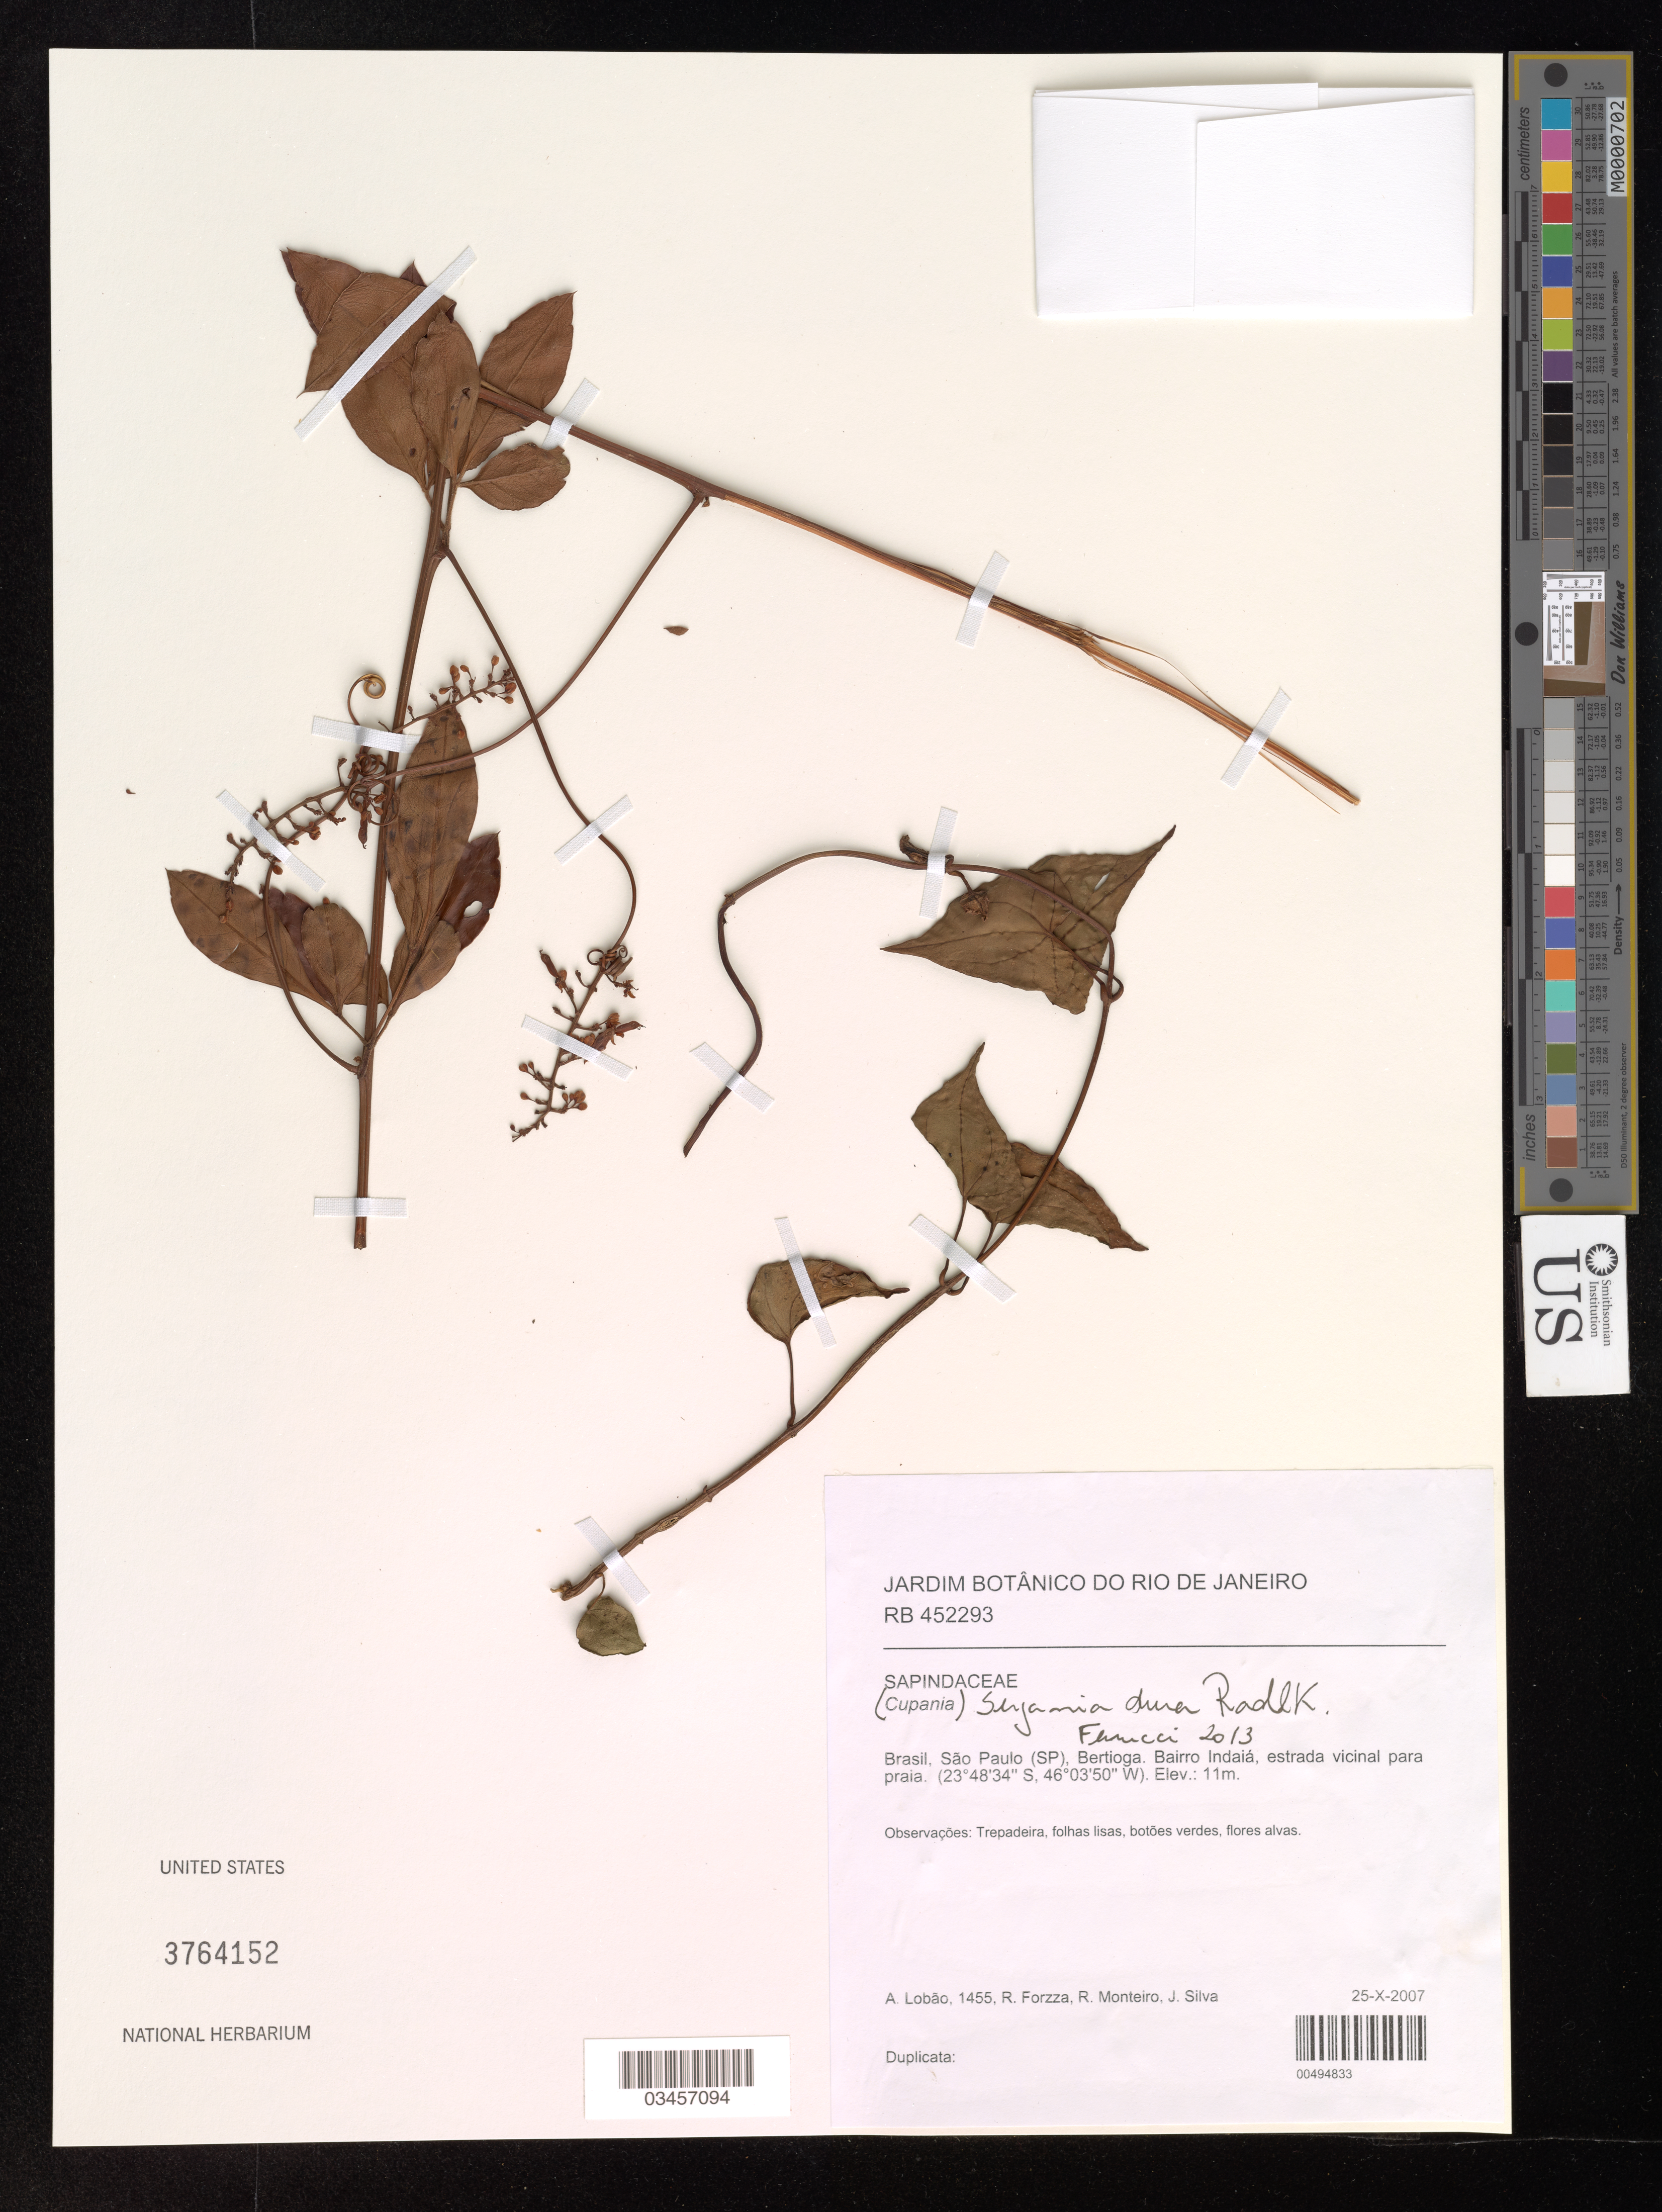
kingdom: Plantae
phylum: Tracheophyta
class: Magnoliopsida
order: Sapindales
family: Sapindaceae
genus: Serjania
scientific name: Serjania dura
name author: Radlk.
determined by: Ferrucci, María S.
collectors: A. Lobão, R. C. Forzza, R. Monteiro & J. Silva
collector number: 1455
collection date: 2007-10-25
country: Brazil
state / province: São Paulo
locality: Bertioga. Bairro Indaiá, estrada vicinal para praia.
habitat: Estrada vicinal para praia.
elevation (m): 11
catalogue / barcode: US 3764152